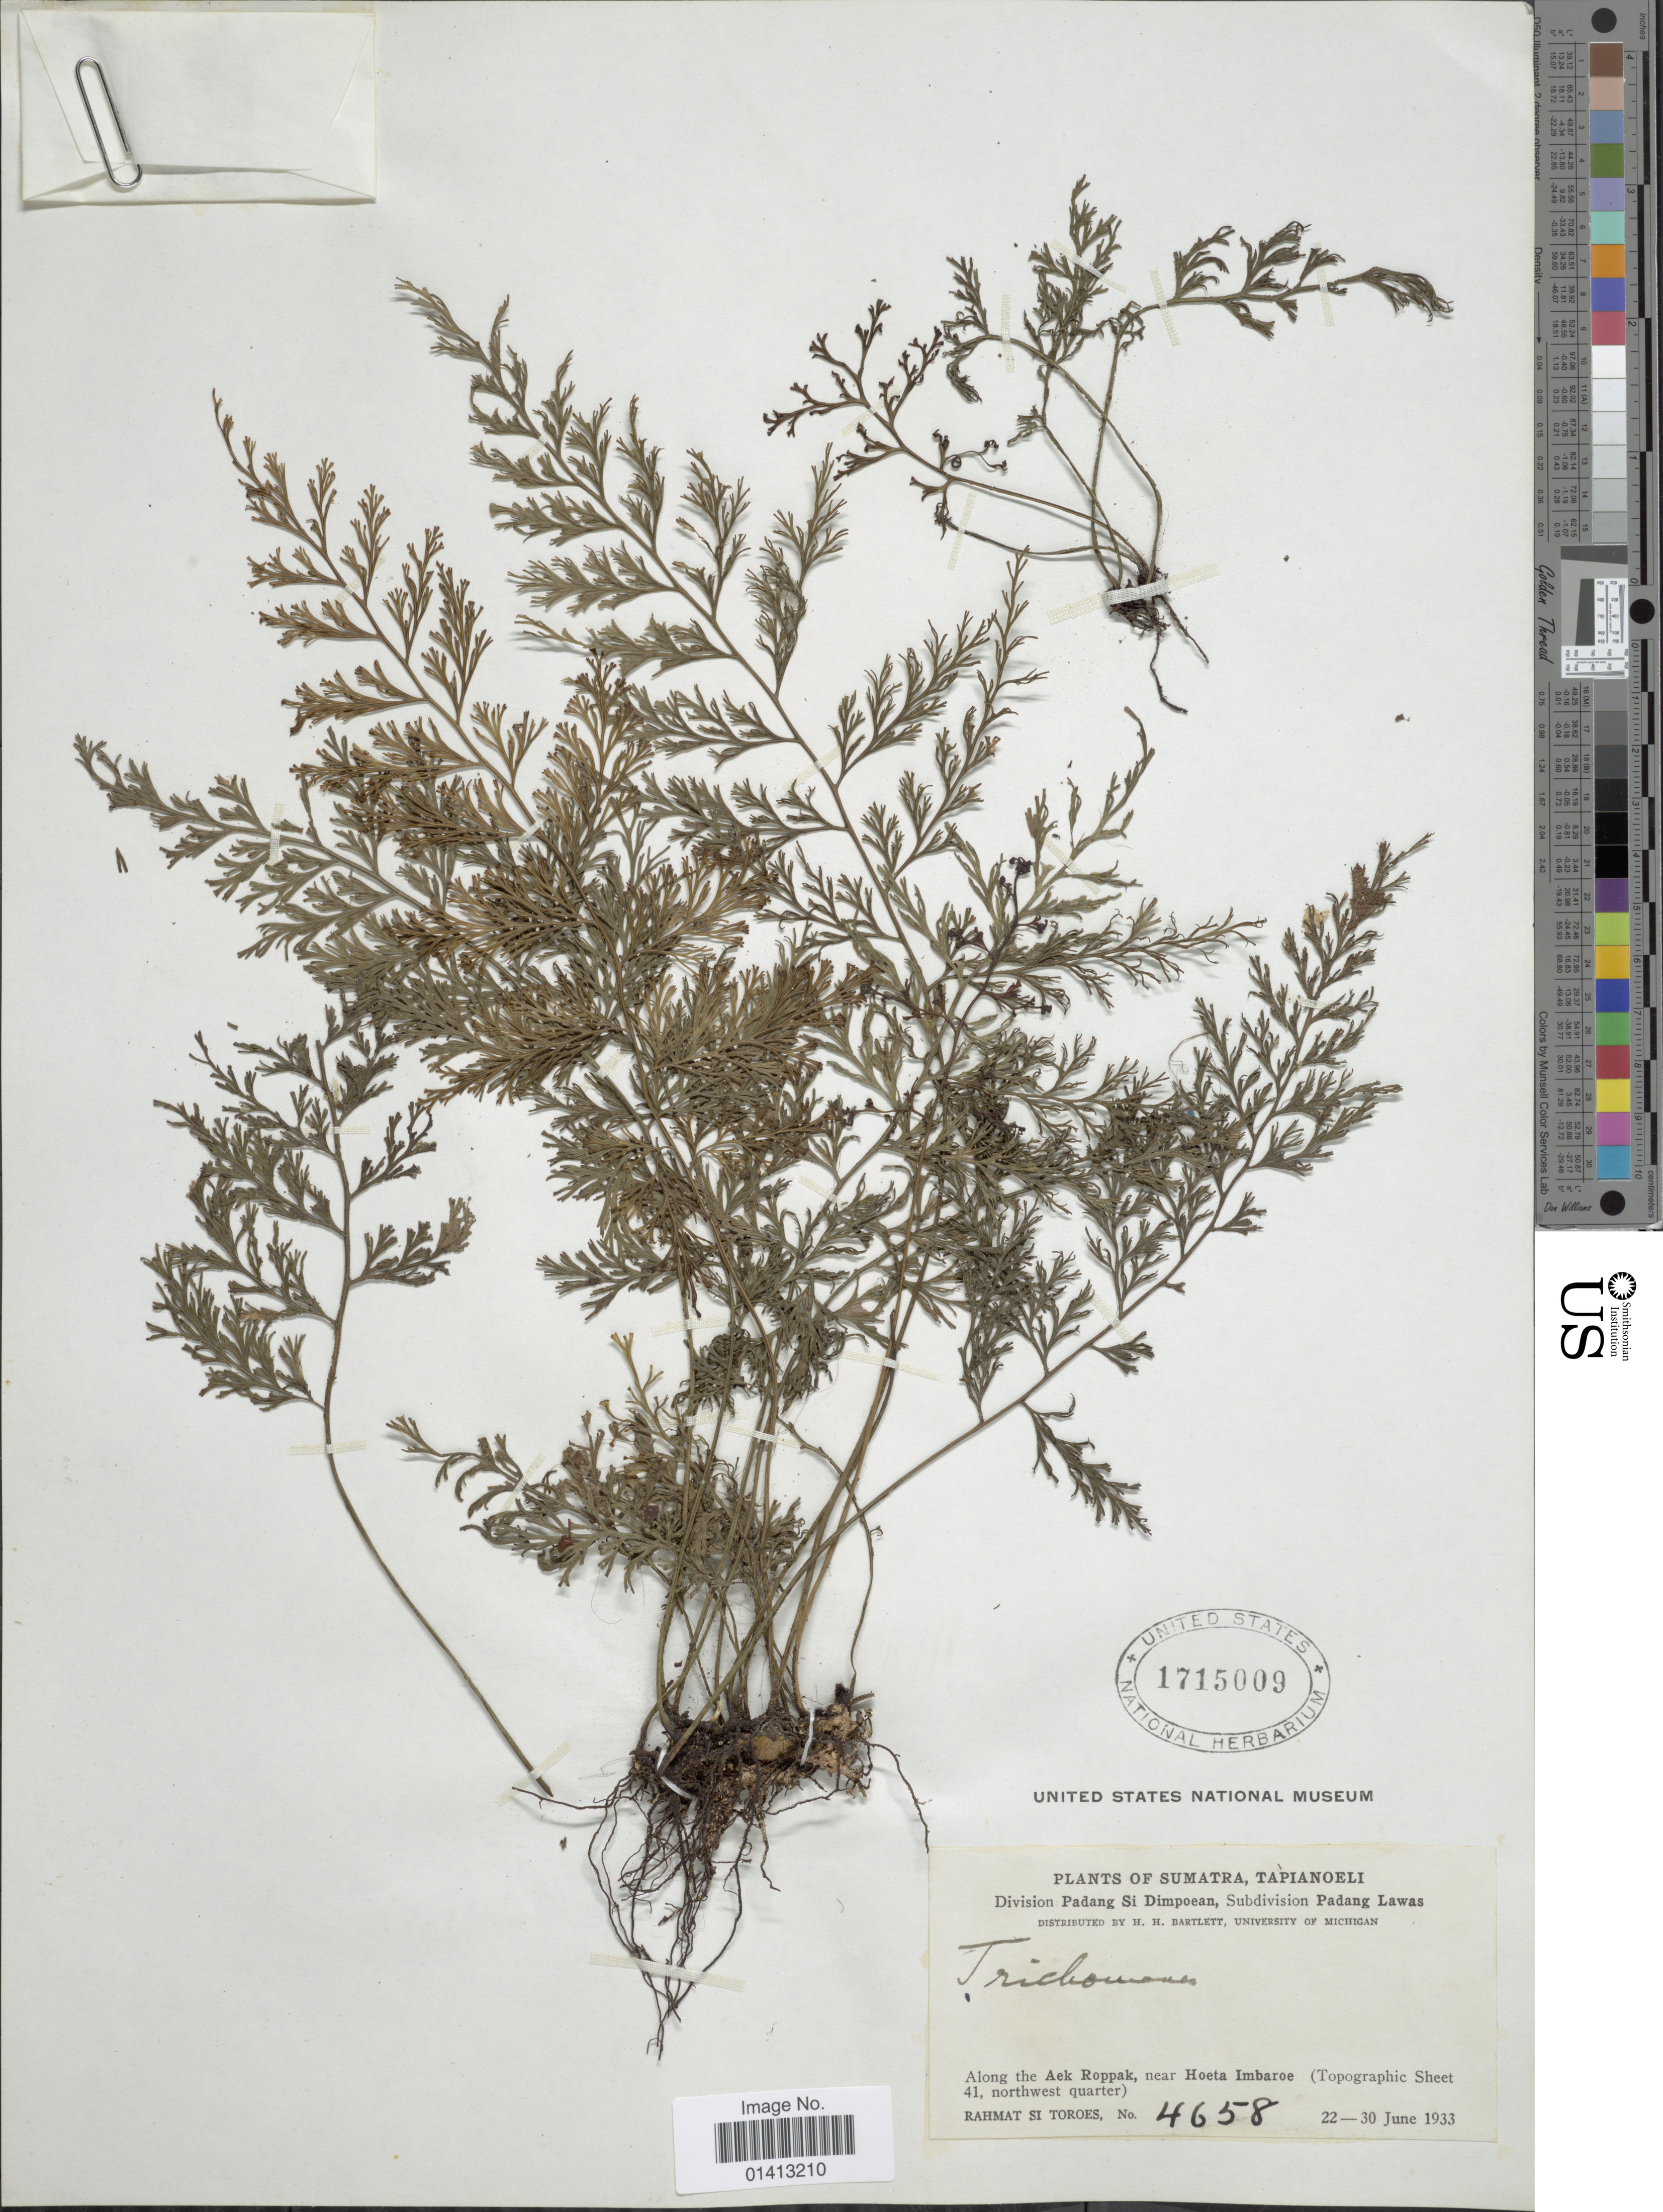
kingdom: Plantae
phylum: Tracheophyta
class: Polypodiopsida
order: Hymenophyllales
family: Hymenophyllaceae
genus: Crepidomanes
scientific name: Crepidomanes sp.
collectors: Rahmat Si Boeea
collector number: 4658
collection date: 1933-06-22/1933-06-30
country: Indonesia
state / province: Sumatra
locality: Tapianoeli, Division Padang Si Dimpoean, Subdivison Padang Lawas, Along the Aek Roppak, near Hoeta Imbaroe (Topographic Sheet 41, northwest quarter)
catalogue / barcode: US 1715009